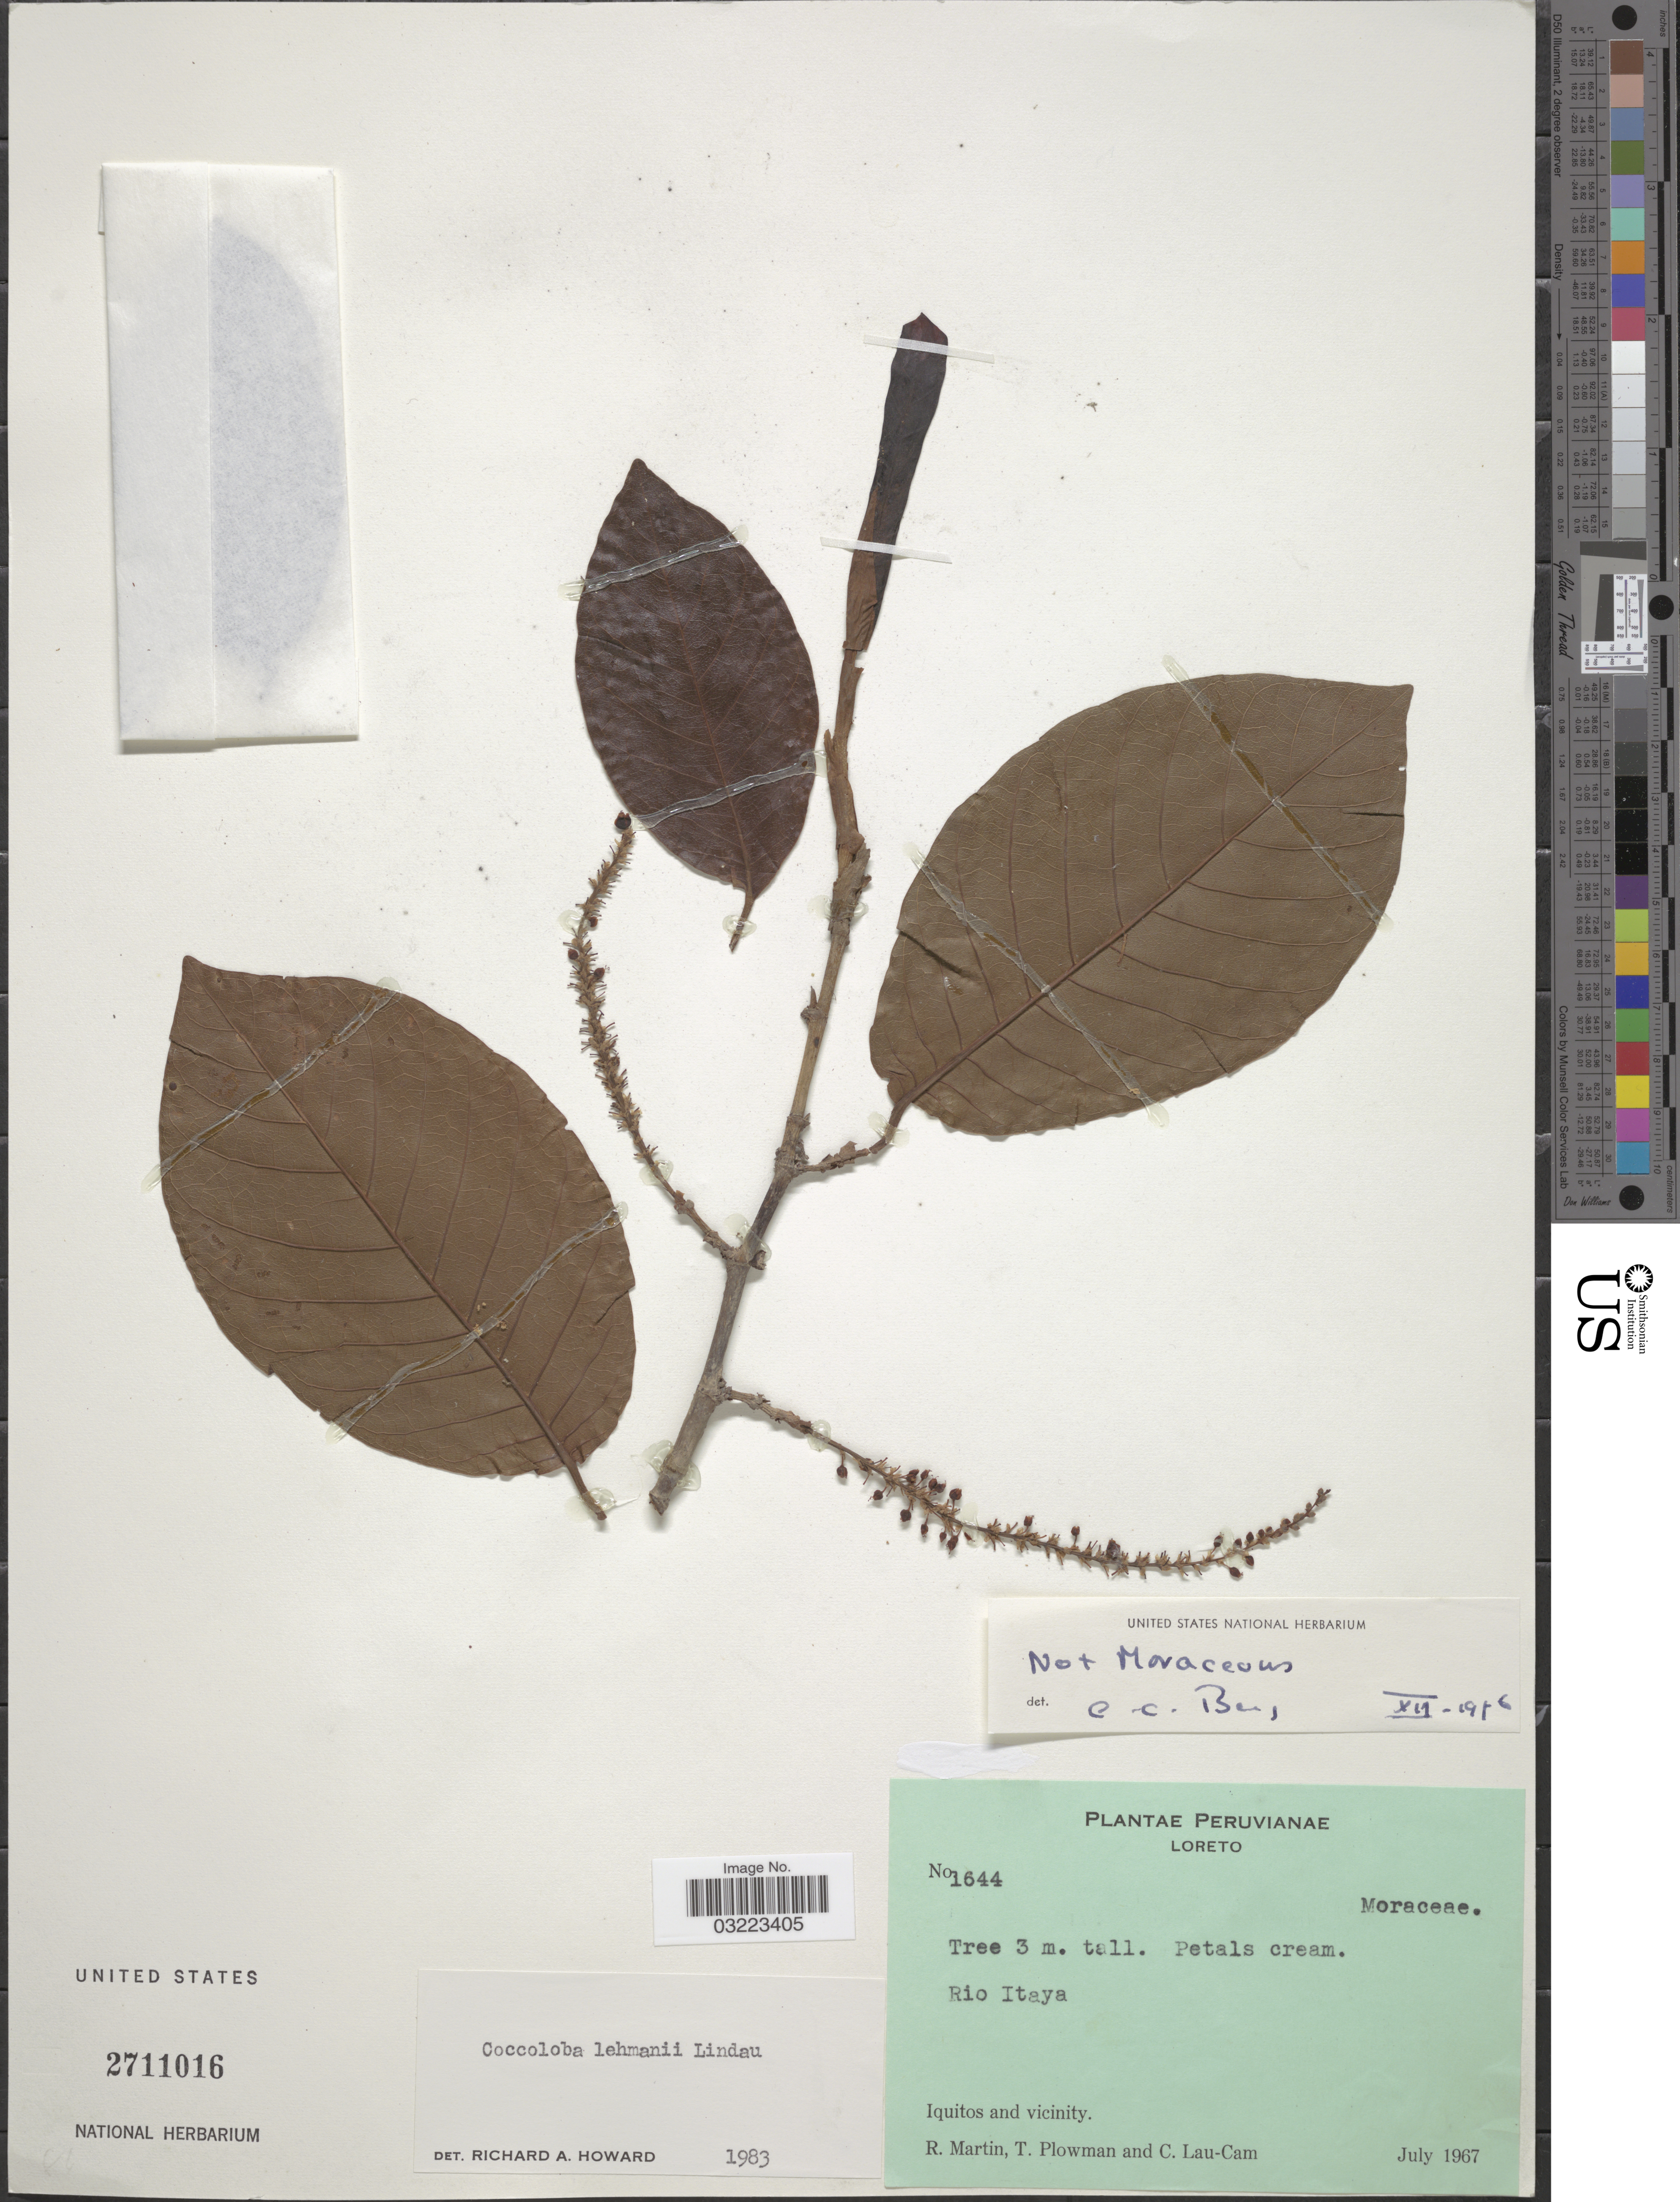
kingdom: Plantae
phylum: Tracheophyta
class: Magnoliopsida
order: Caryophyllales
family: Polygonaceae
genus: Coccoloba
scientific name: Coccoloba lehmannii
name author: Lindau ex Hieron.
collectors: R. Martin, T. Plowman & C. Lau-Cam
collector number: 1644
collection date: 1967-07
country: Peru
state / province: Loreto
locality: Rio Itaya. Iquitos and vicinity.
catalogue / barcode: US 2711016